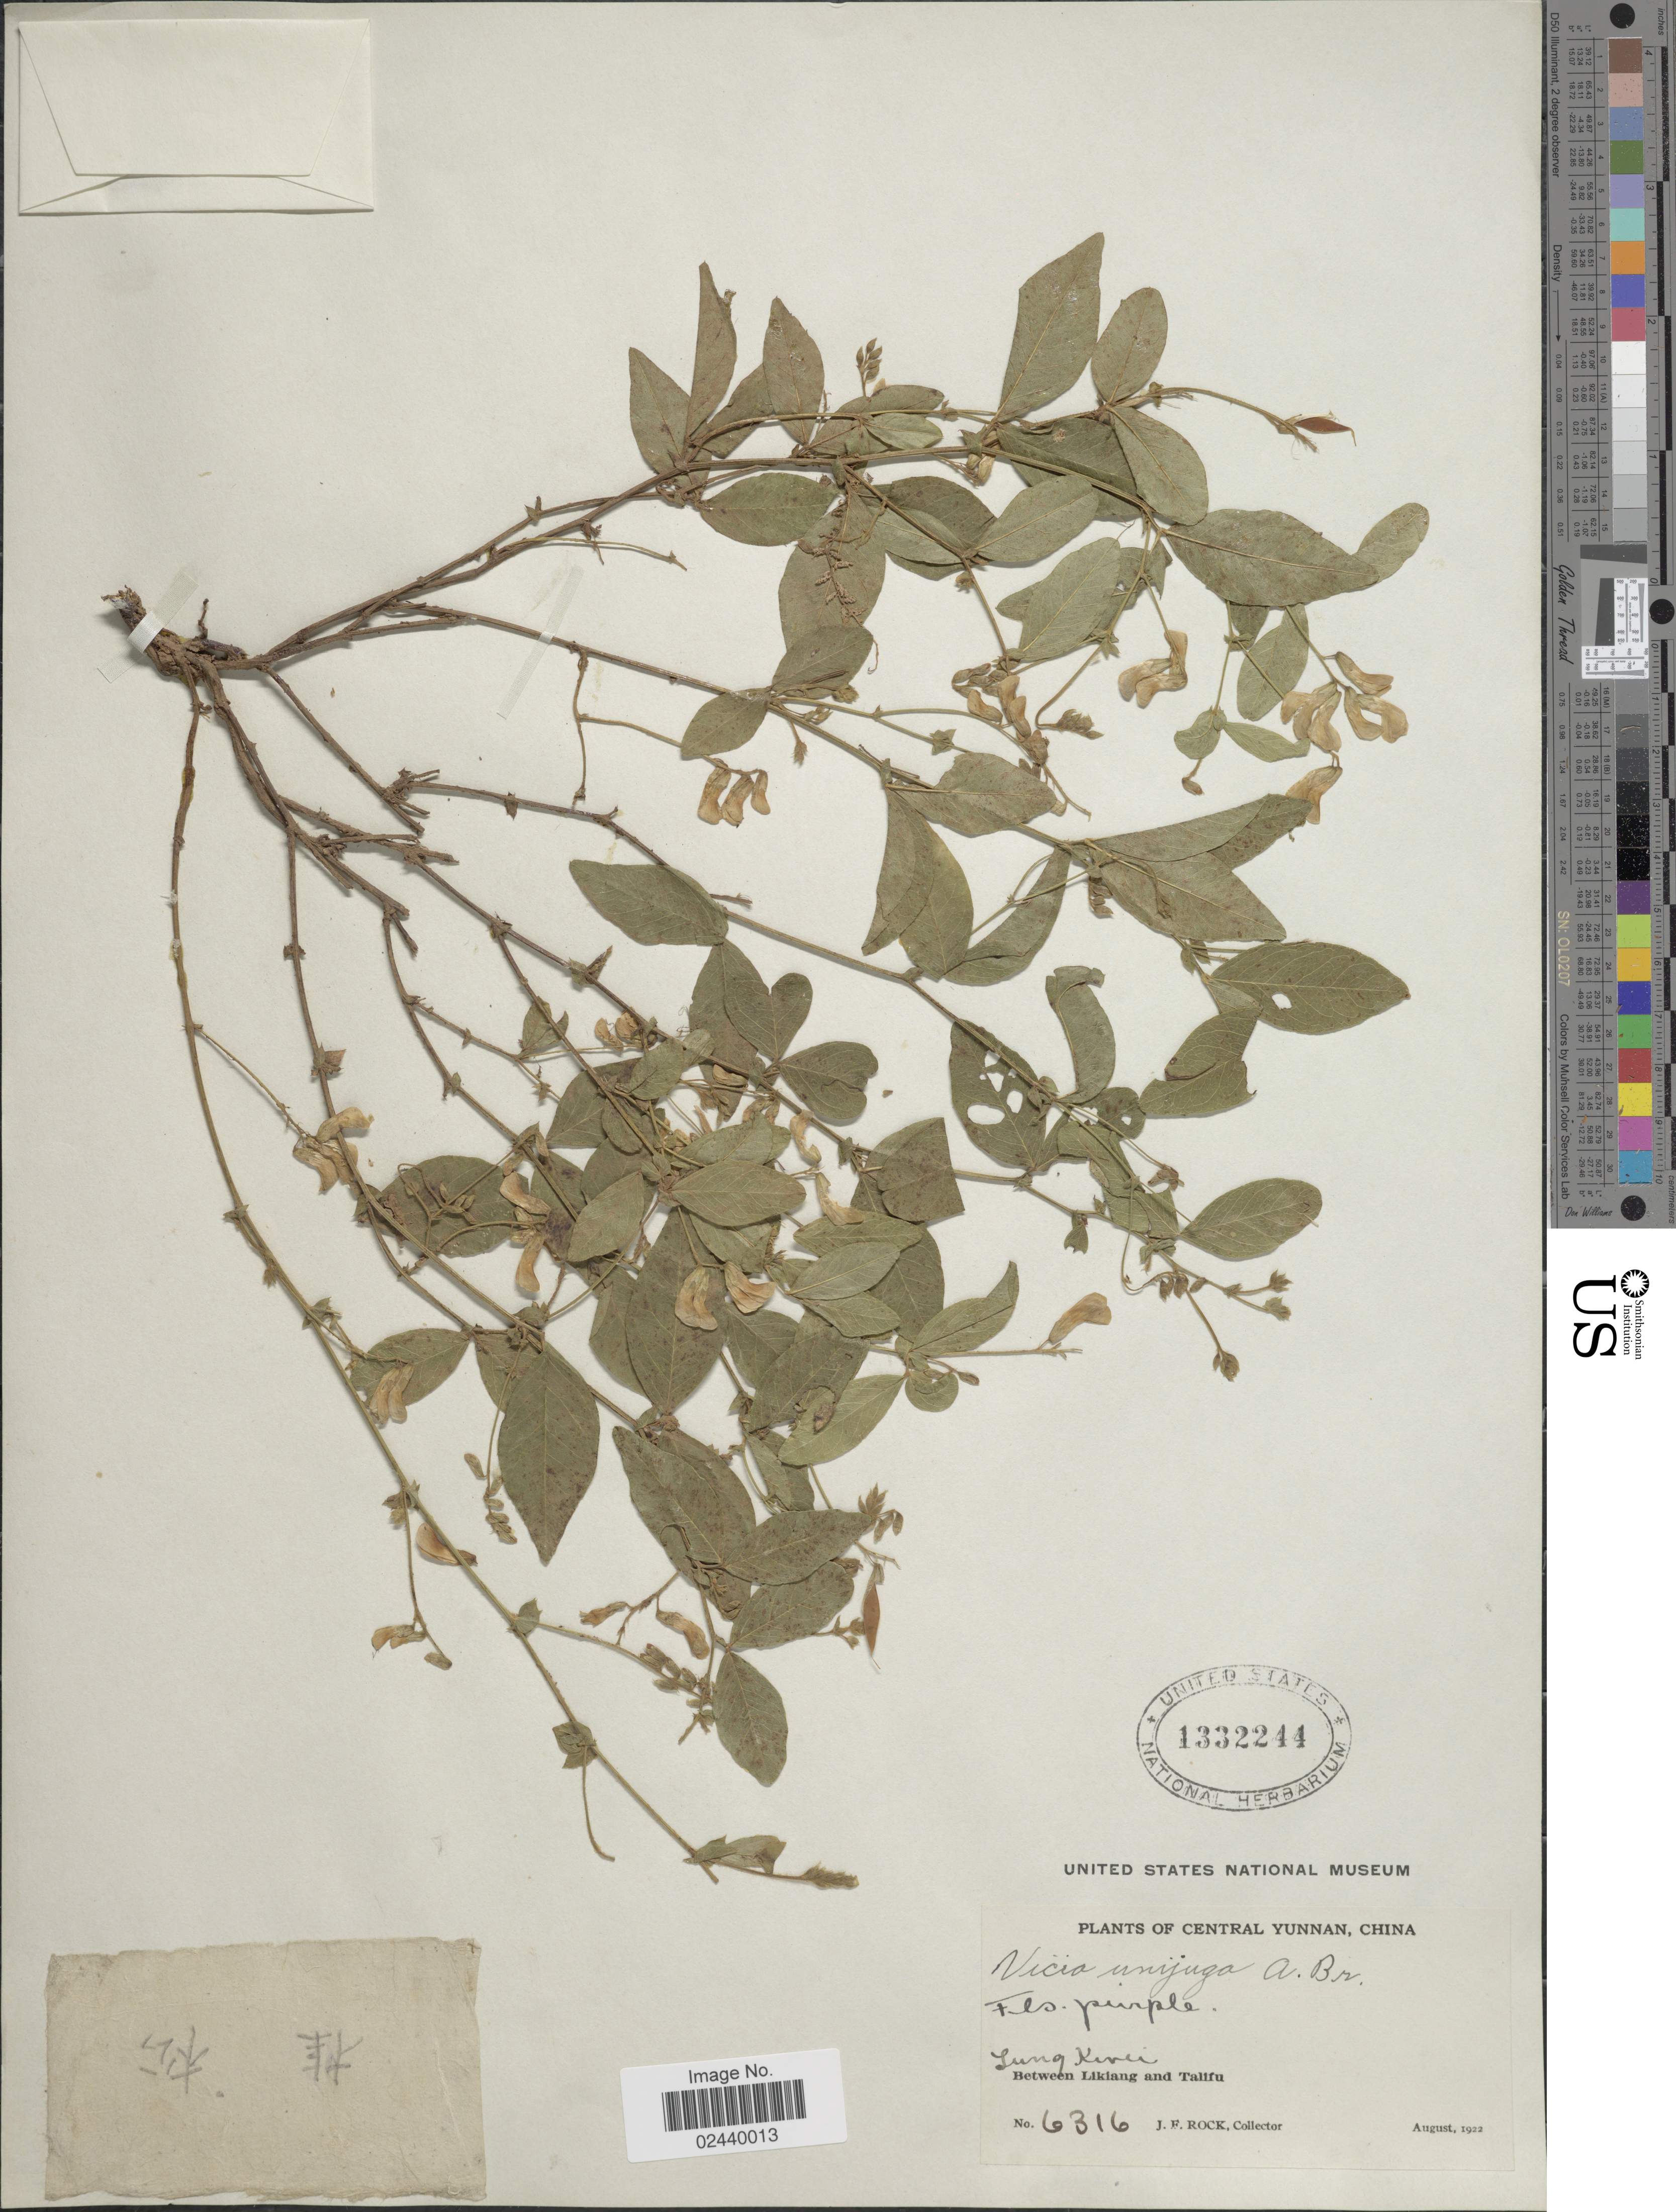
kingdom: Plantae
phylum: Tracheophyta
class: Magnoliopsida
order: Fabales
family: Fabaceae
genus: Vicia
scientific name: Vicia unijuga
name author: A. Braun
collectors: J. Rock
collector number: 6316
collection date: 1922-08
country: China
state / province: Yunnan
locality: Central Yunnan, Lung Kivei, Between Likiang and Talifu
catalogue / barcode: US 1332244